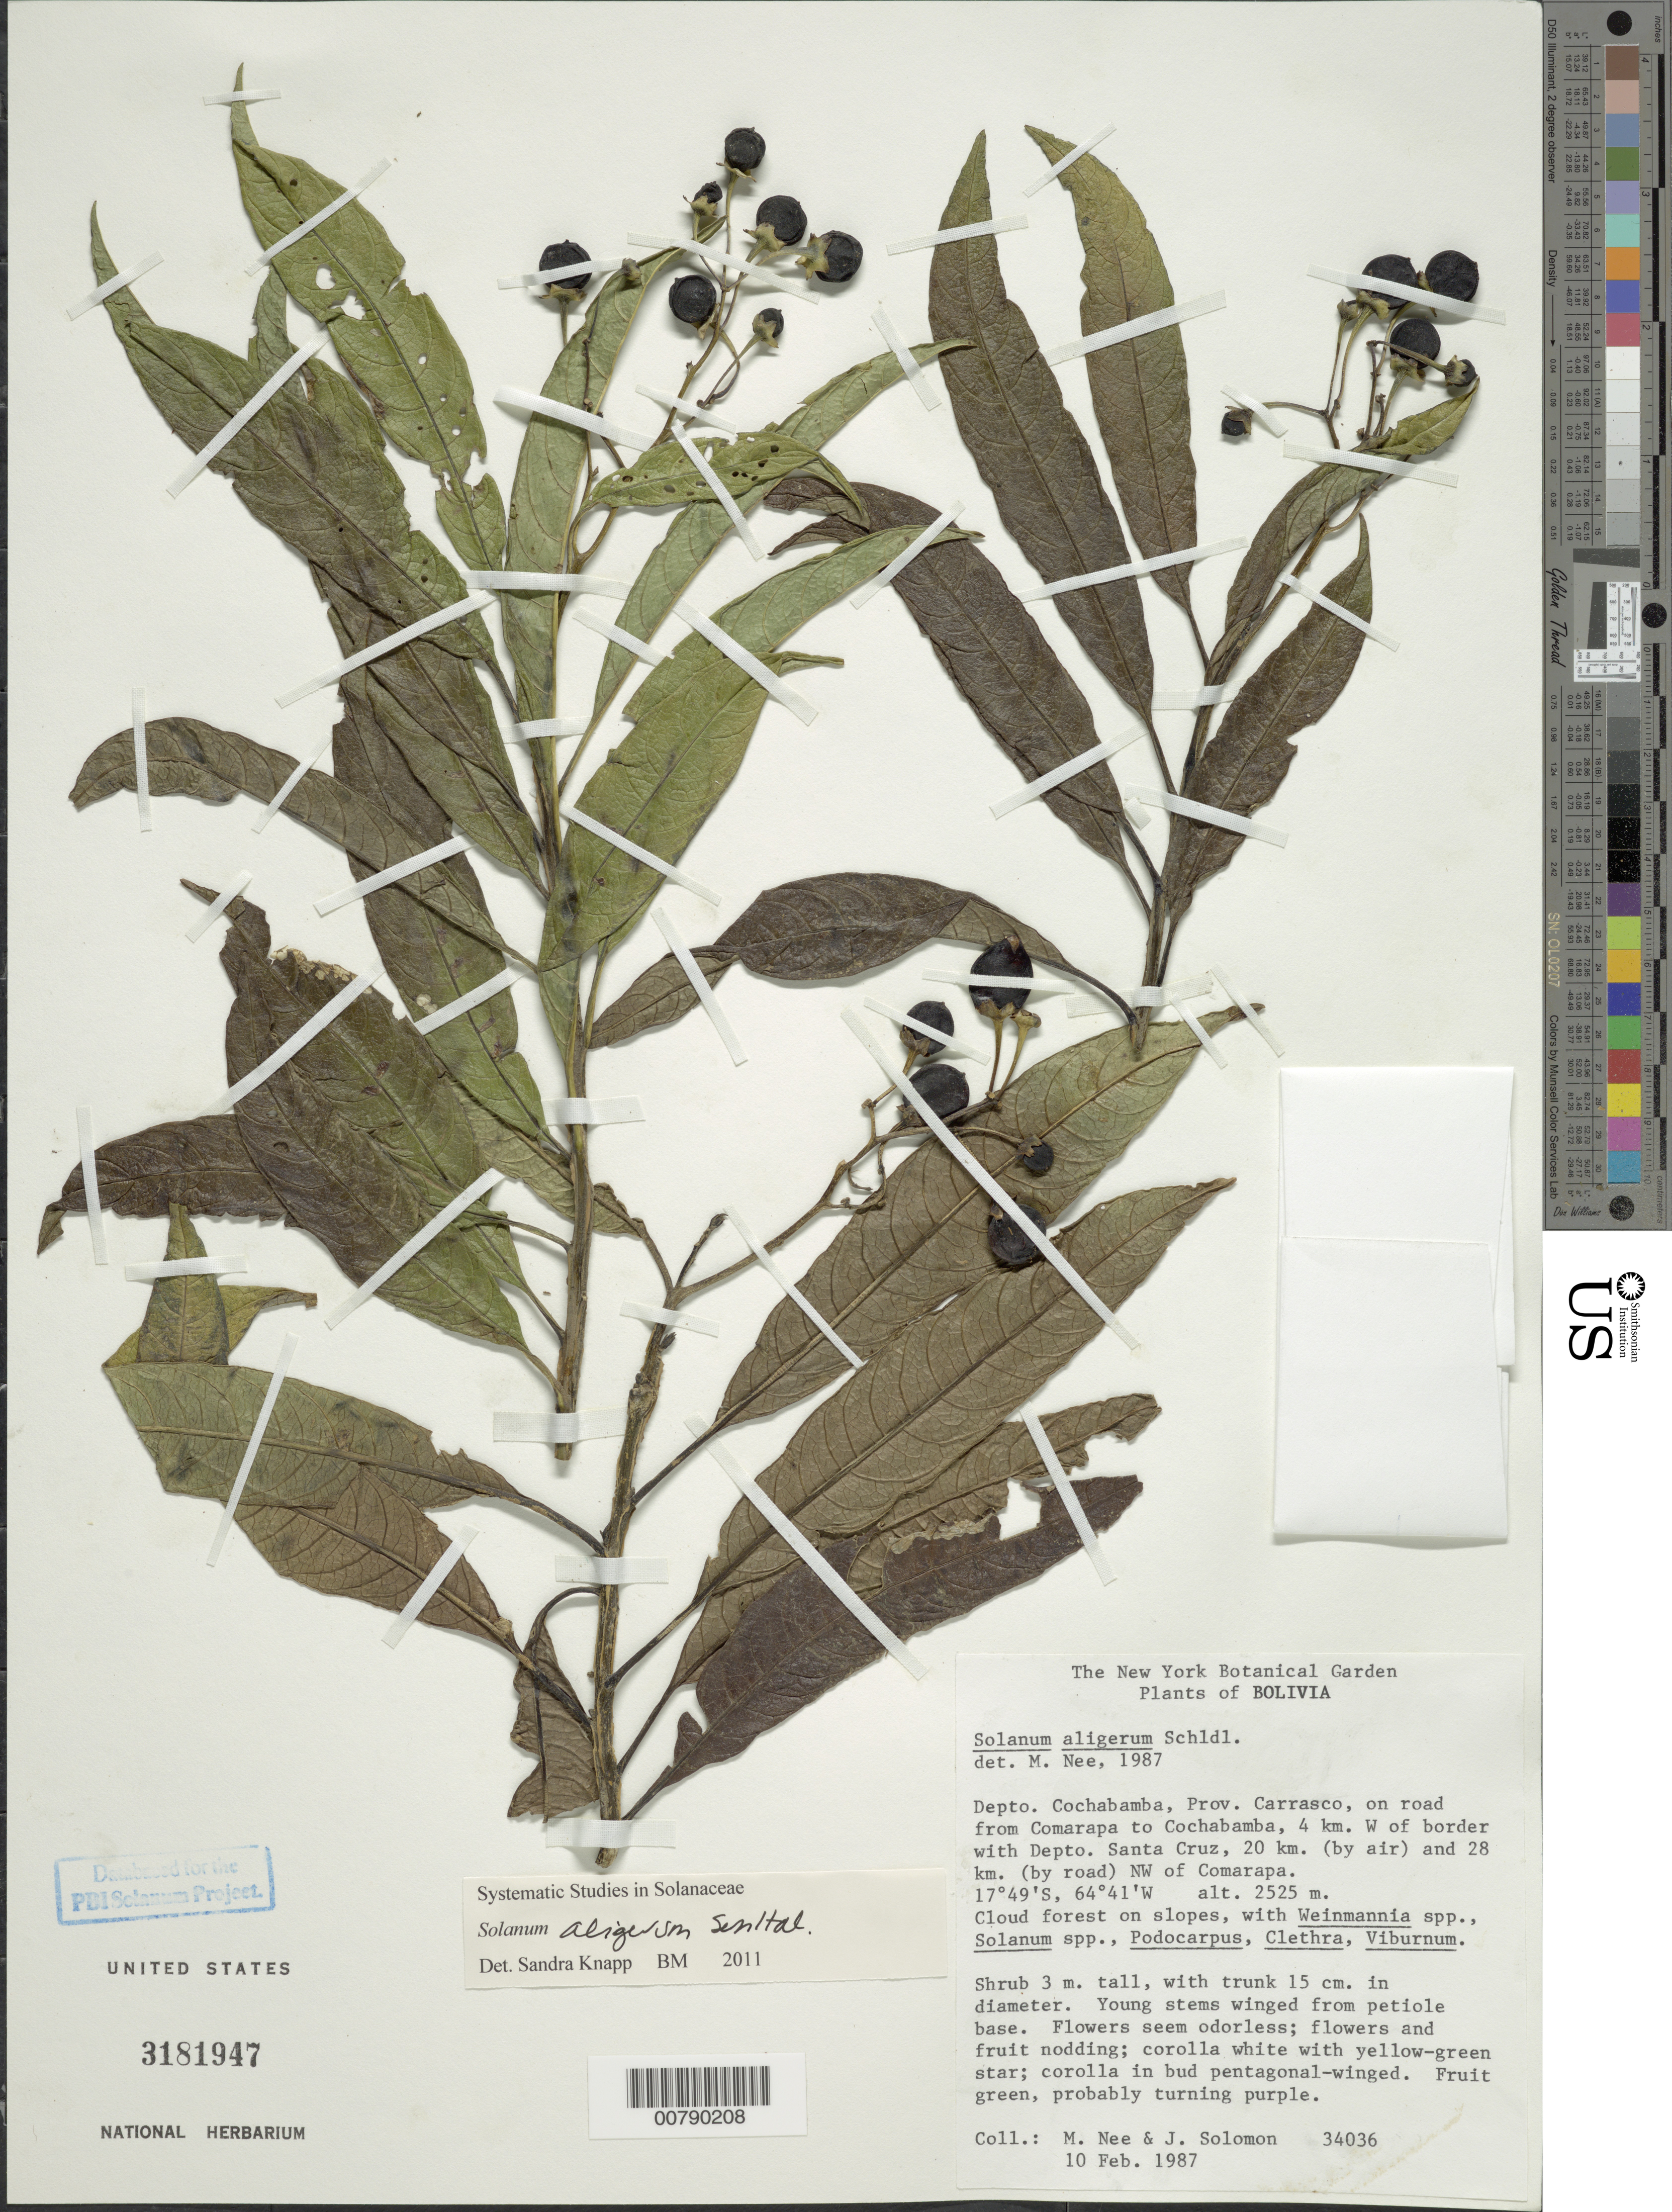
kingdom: Plantae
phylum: Tracheophyta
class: Magnoliopsida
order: Solanales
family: Solanaceae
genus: Solanum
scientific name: Solanum aligerum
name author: Schltdl.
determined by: Knapp, S. D.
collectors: M. Nee & J. C. Solomon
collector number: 34036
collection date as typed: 10 Feb 1987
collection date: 1987-02-10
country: Bolivia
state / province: Cochabamba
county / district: Carrasco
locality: on road from Comarapa to Cochabamba, 4 km W of border with Depto. Santa Cruz, 20 km (by air) and 28 km (by road) NW of Comarapa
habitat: cloud forest on slopes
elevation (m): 2525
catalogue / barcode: US 3181947